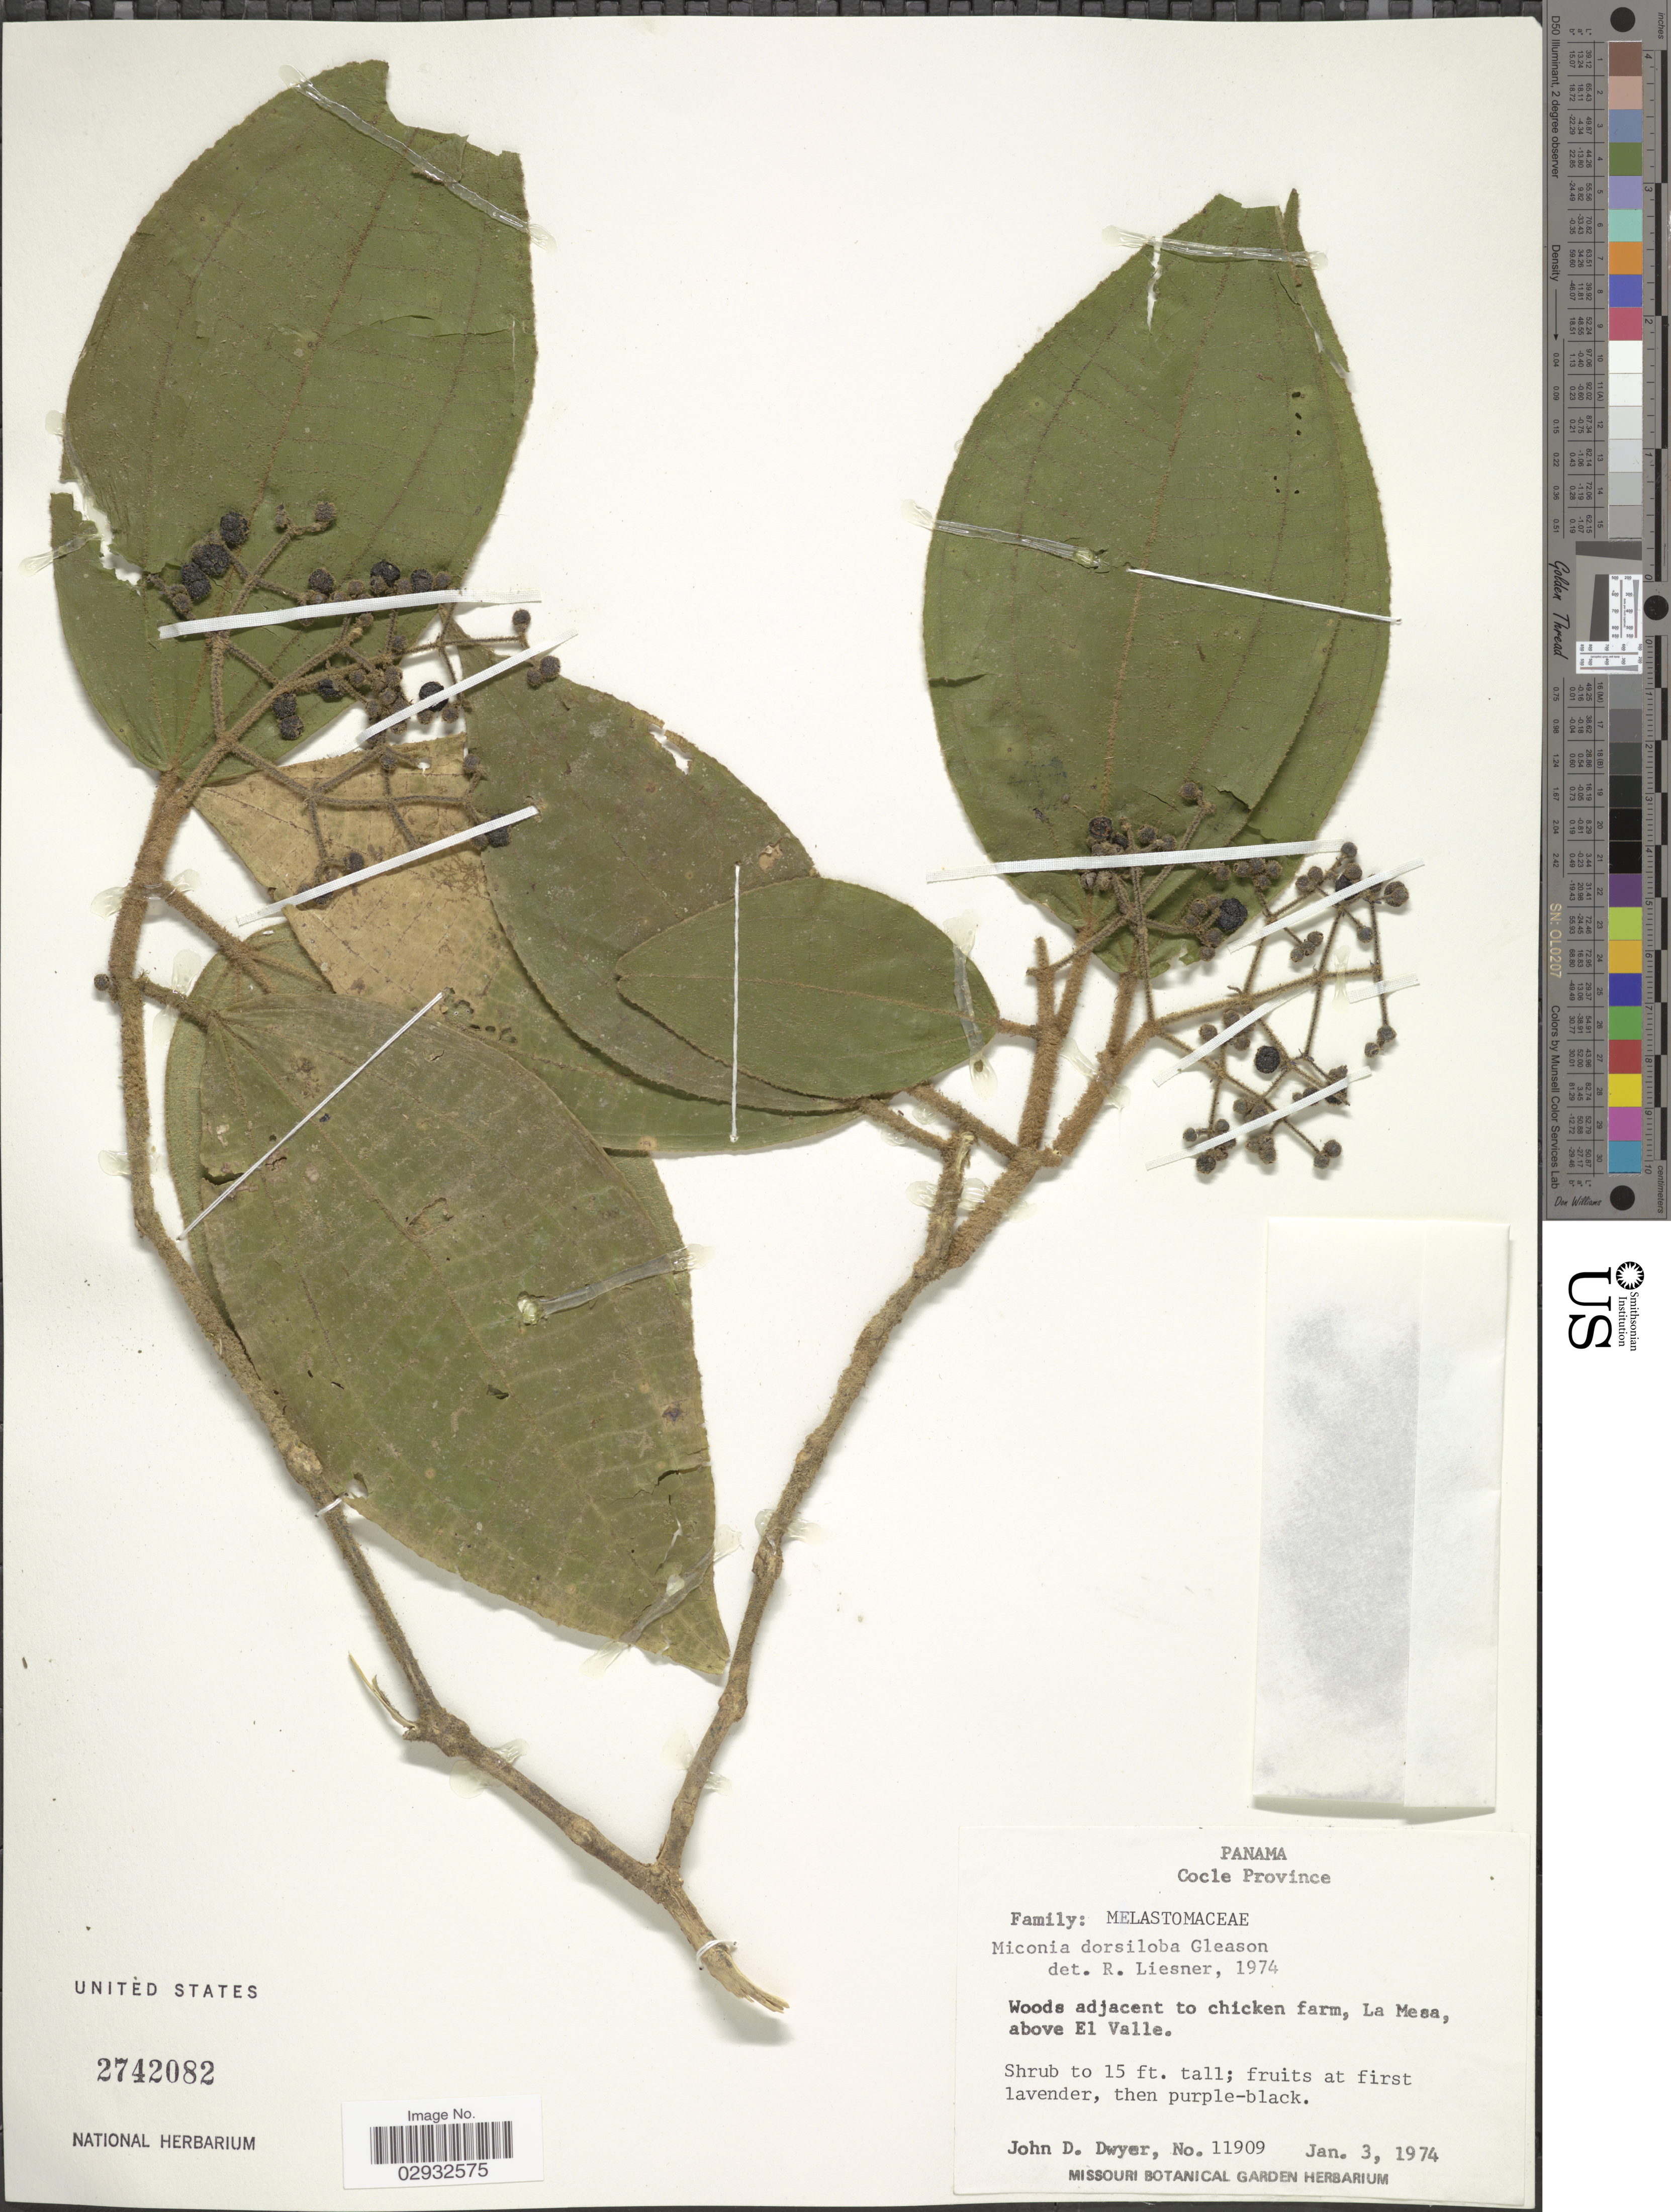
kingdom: Plantae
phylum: Tracheophyta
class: Magnoliopsida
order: Myrtales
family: Melastomataceae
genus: Miconia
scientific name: Miconia dorsiloba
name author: Gleason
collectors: J. D. Dwyer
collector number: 11909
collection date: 1974-01-03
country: Panama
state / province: Coclé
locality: Woods adjacent to chicken farm, La Mesa, above El Valle.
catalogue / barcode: US 2742082